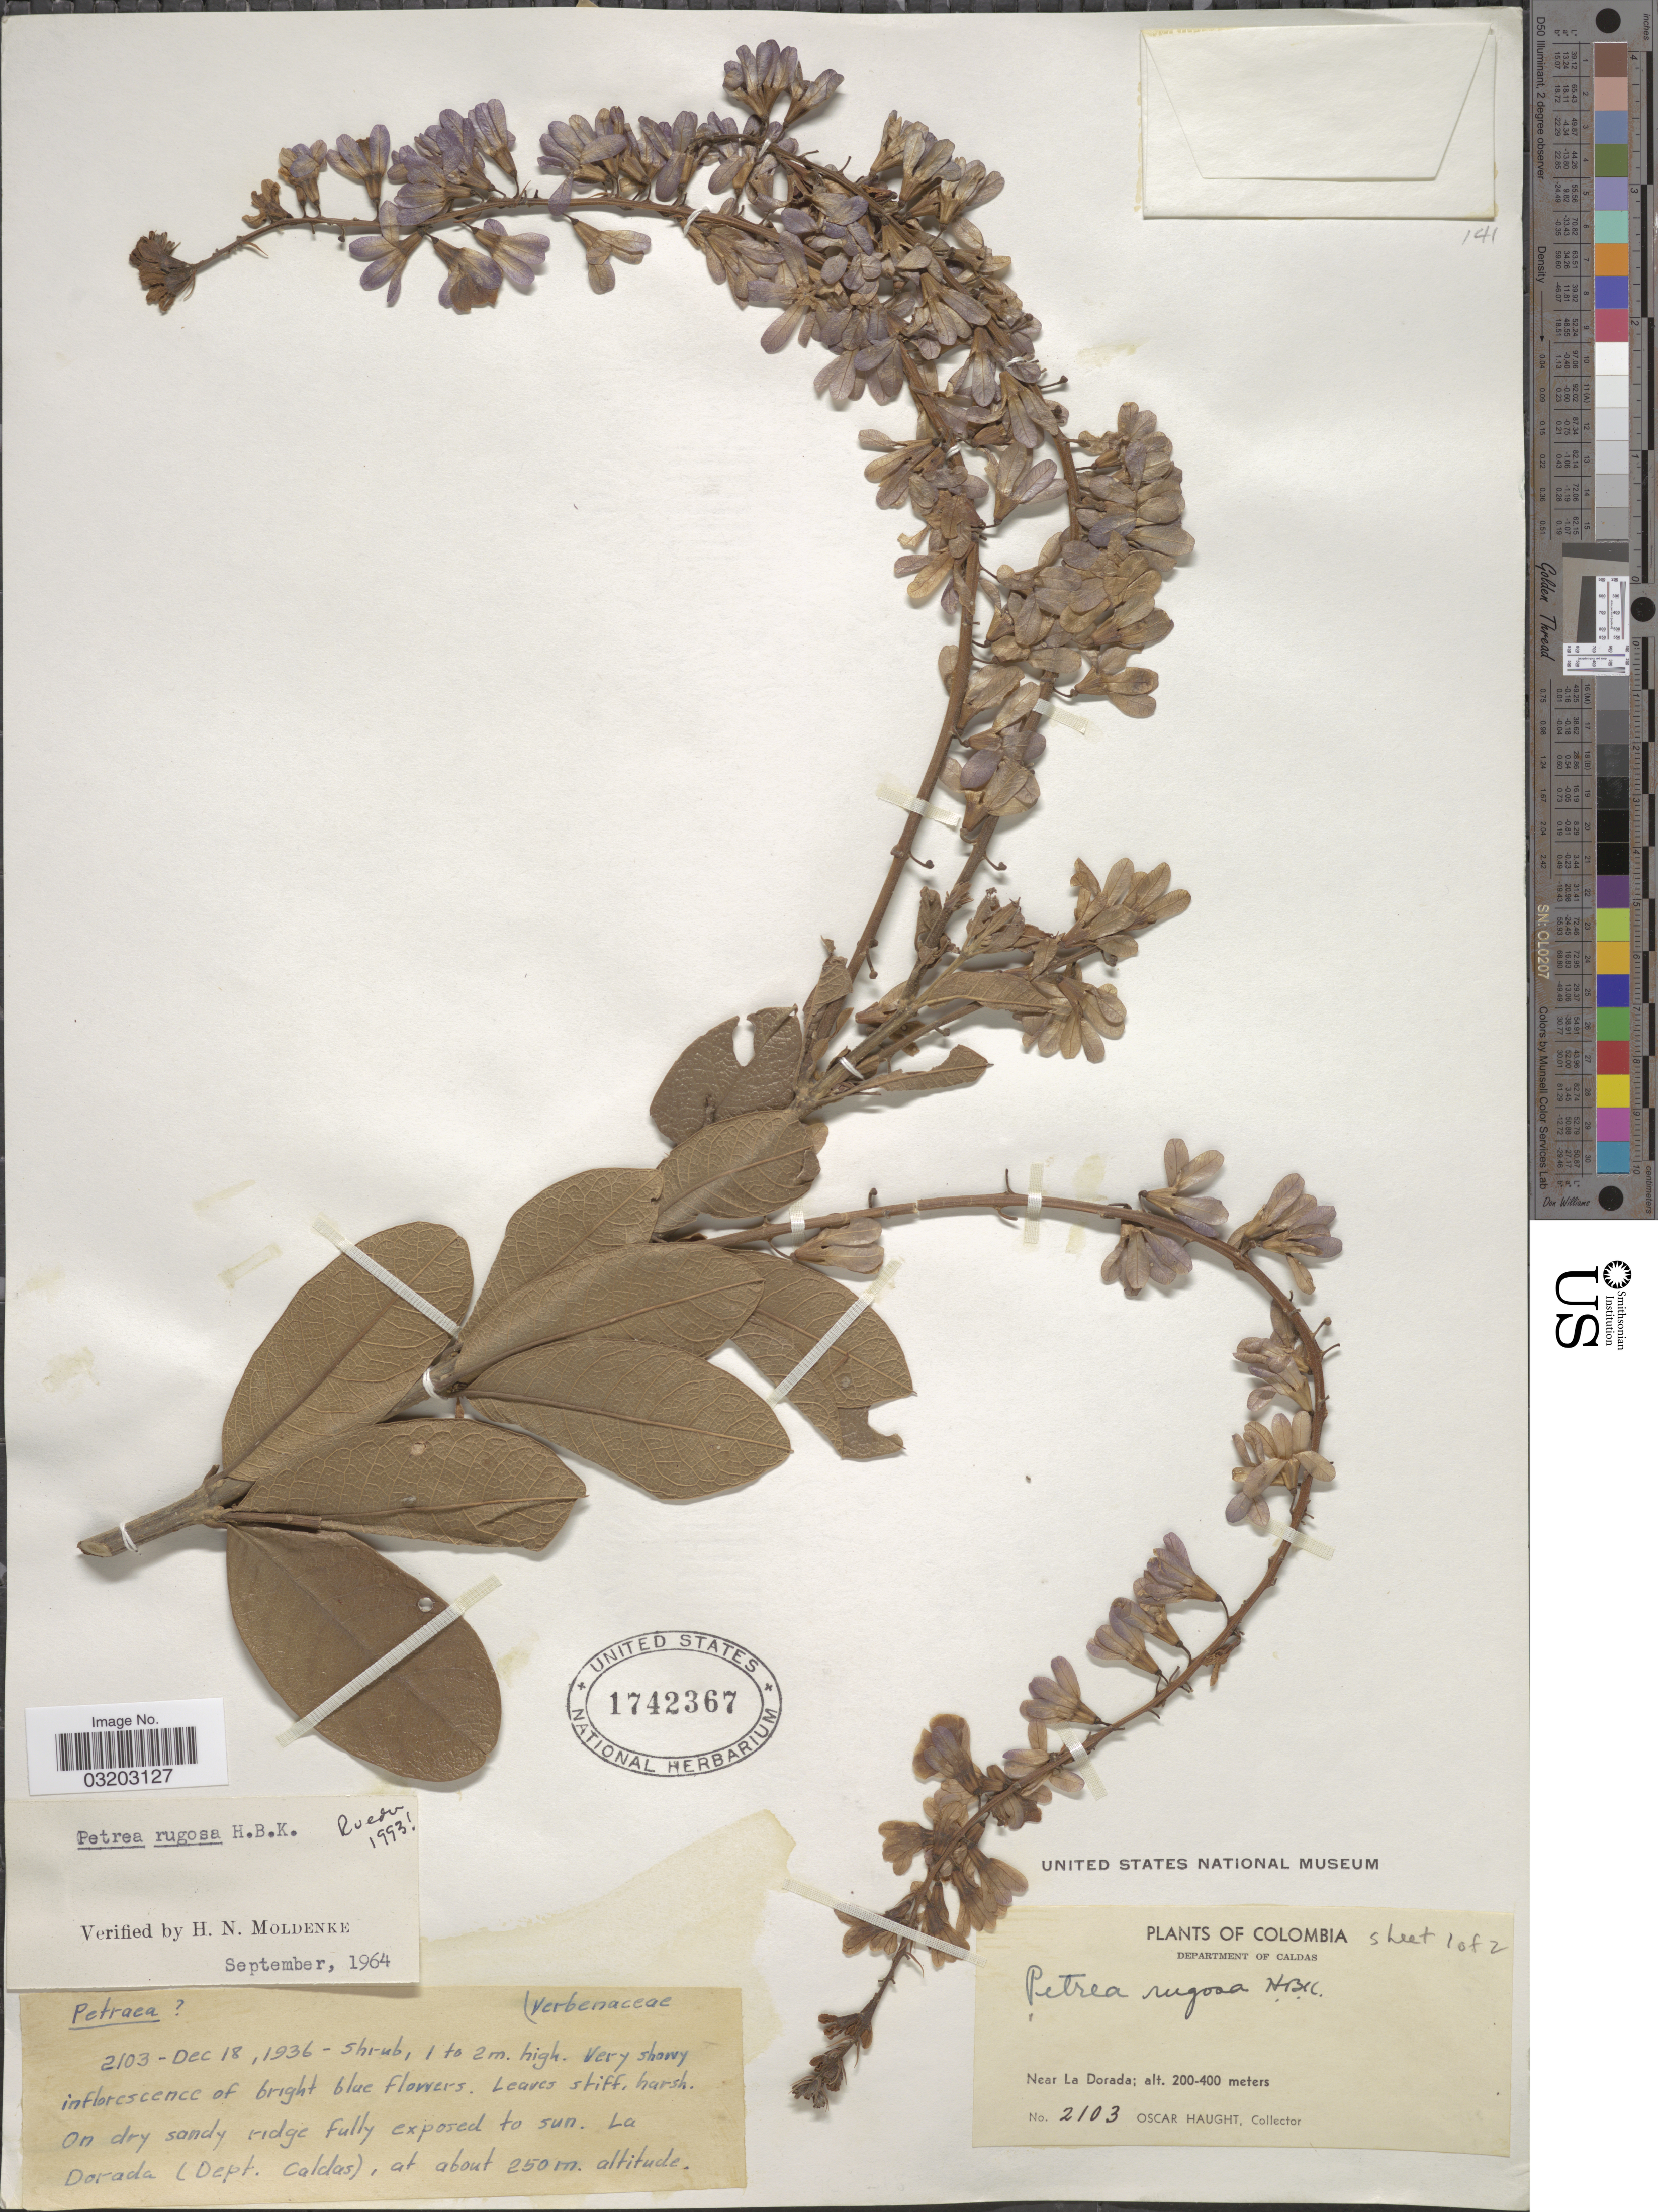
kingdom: Plantae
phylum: Tracheophyta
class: Magnoliopsida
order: Lamiales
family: Verbenaceae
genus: Petrea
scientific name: Petrea rugosa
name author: Kunth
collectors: O. Haught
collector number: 2103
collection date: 1936-12-18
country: Colombia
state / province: Caldas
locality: Department of Caldas. Near La Dorada. La Dorada.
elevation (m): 250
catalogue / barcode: US 1742367